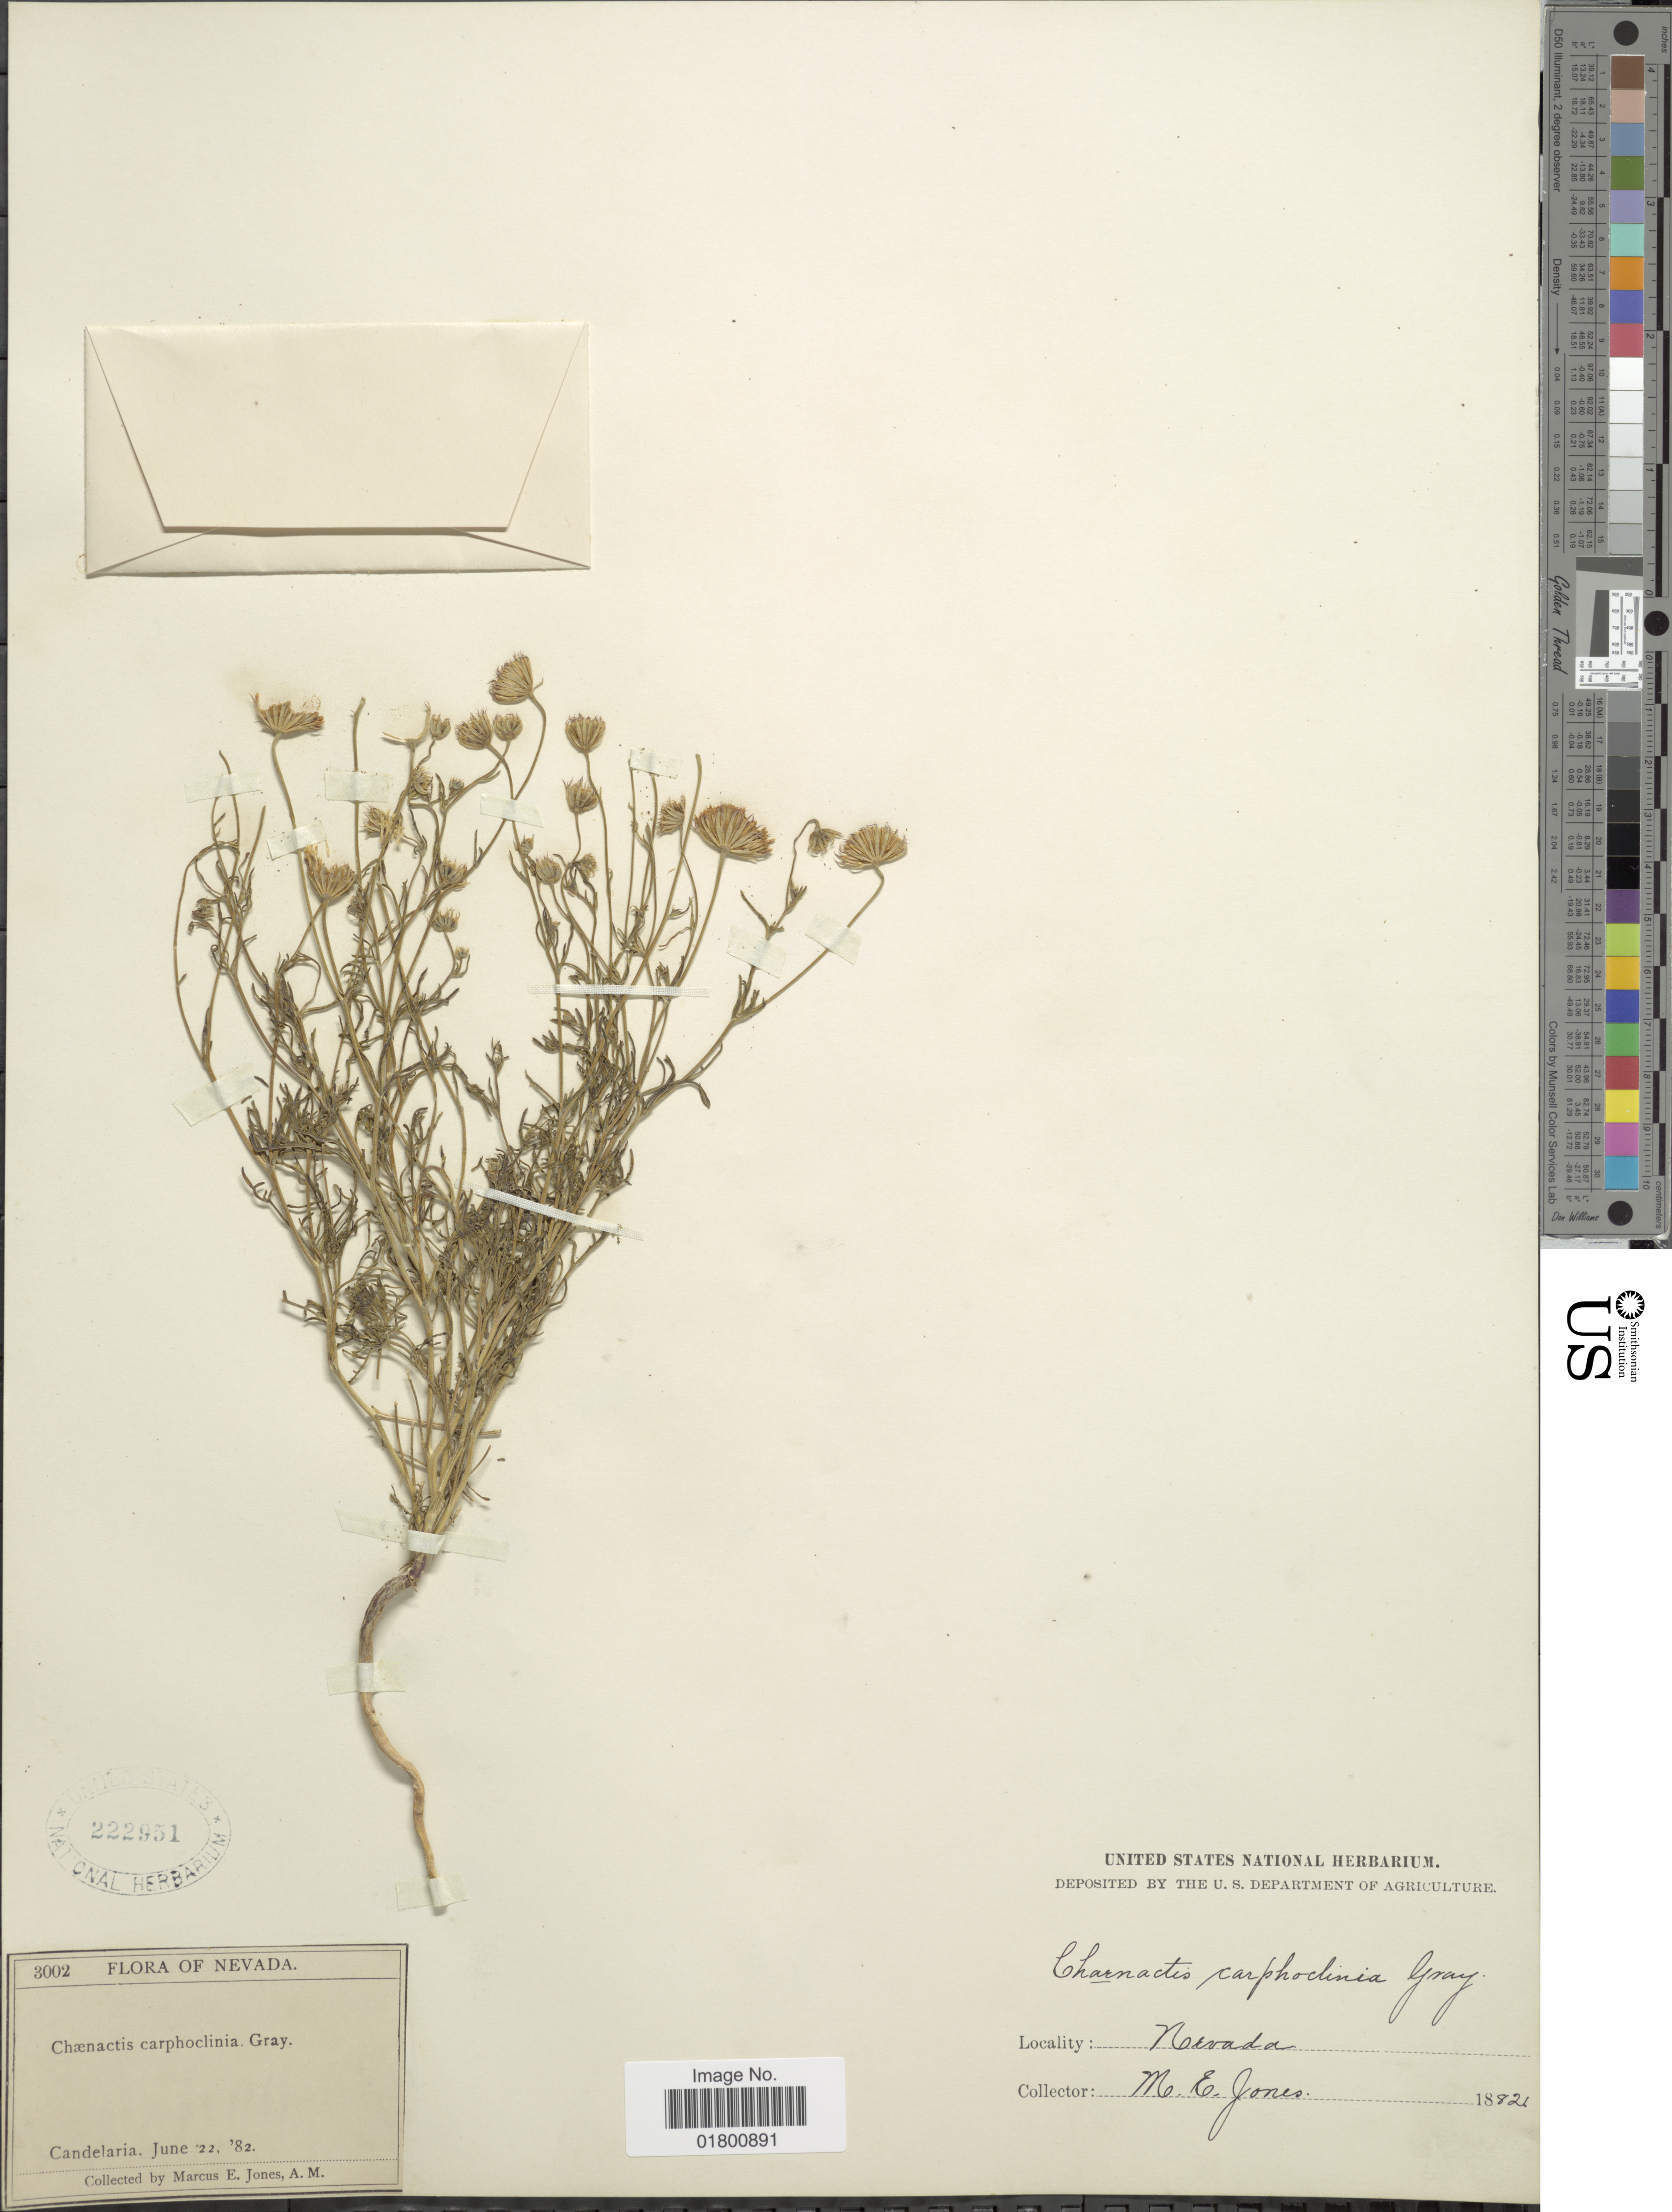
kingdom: Plantae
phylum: Tracheophyta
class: Magnoliopsida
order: Asterales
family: Asteraceae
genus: Chaenactis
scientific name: Chaenactis carphoclinia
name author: A. Gray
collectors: M. E. Jones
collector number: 3002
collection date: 1882-06-22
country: United States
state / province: Nevada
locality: Candelaria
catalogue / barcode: US 222951